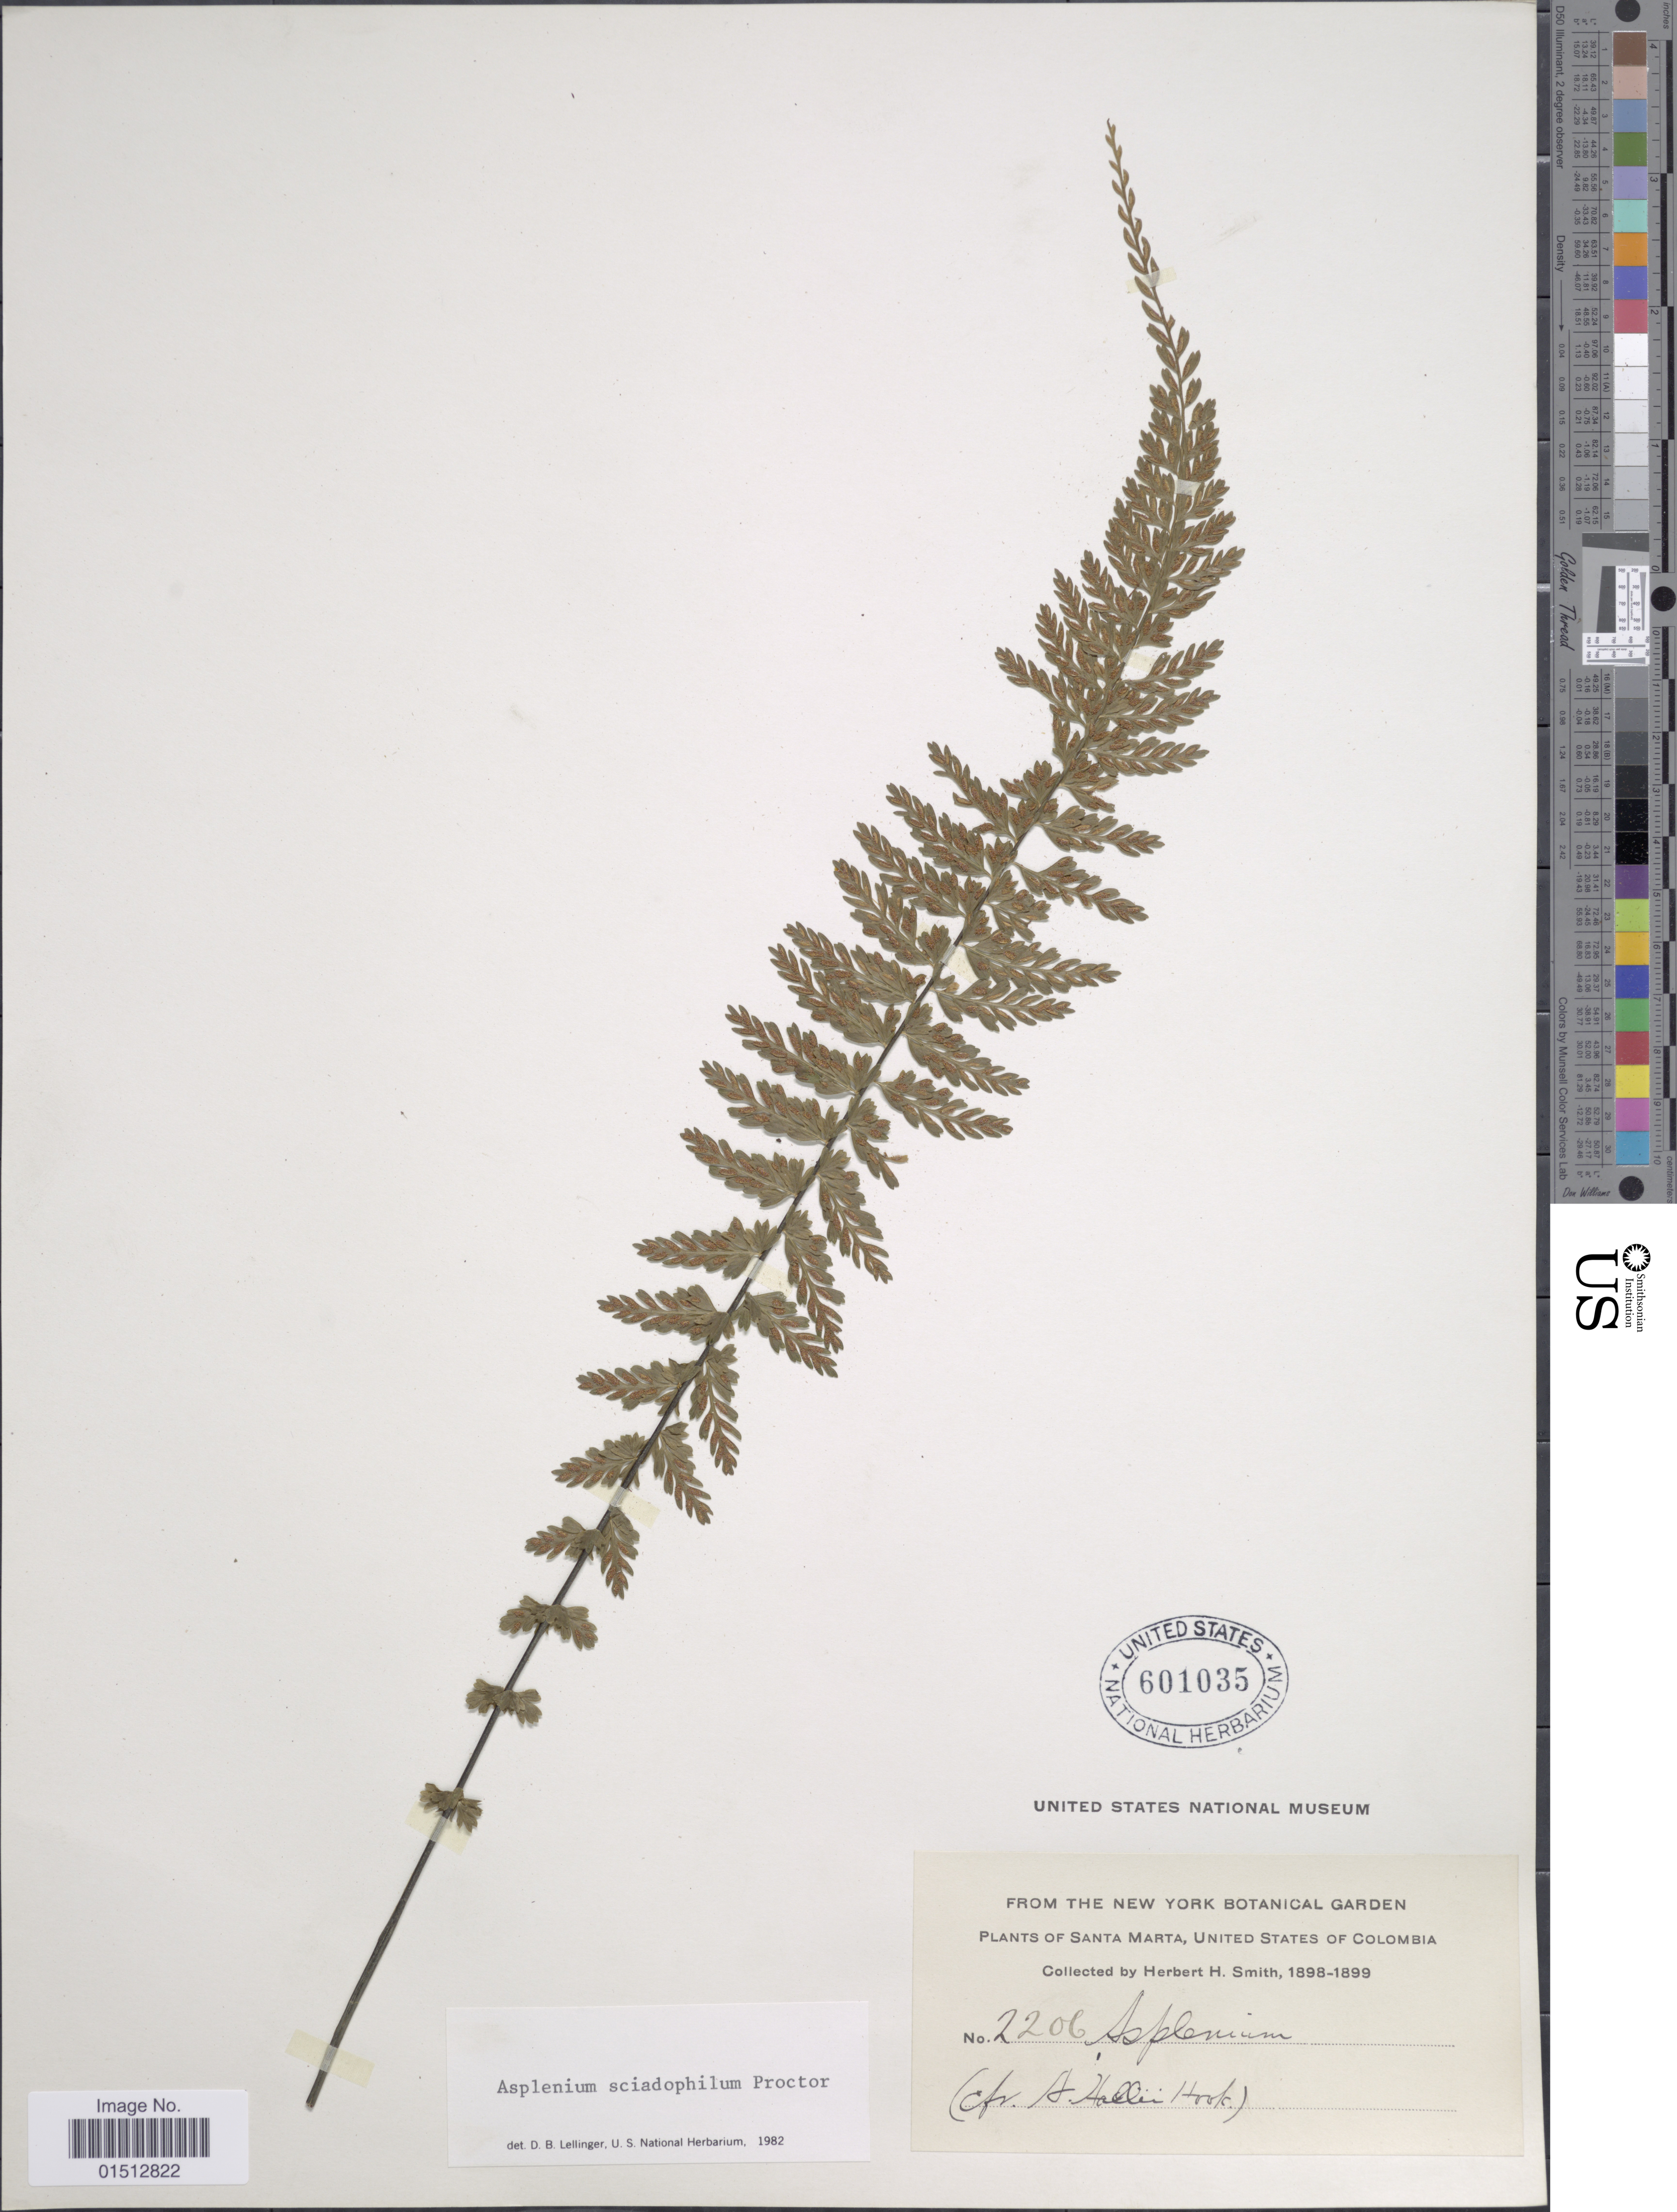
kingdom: Plantae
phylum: Tracheophyta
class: Polypodiopsida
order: Polypodiales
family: Aspleniaceae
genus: Asplenium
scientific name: Asplenium sciadophilum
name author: Proctor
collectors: Herbert H. Smith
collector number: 2206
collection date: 1898/1899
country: Colombia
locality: Santa Marta,United States of Colombia.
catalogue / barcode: US 601035